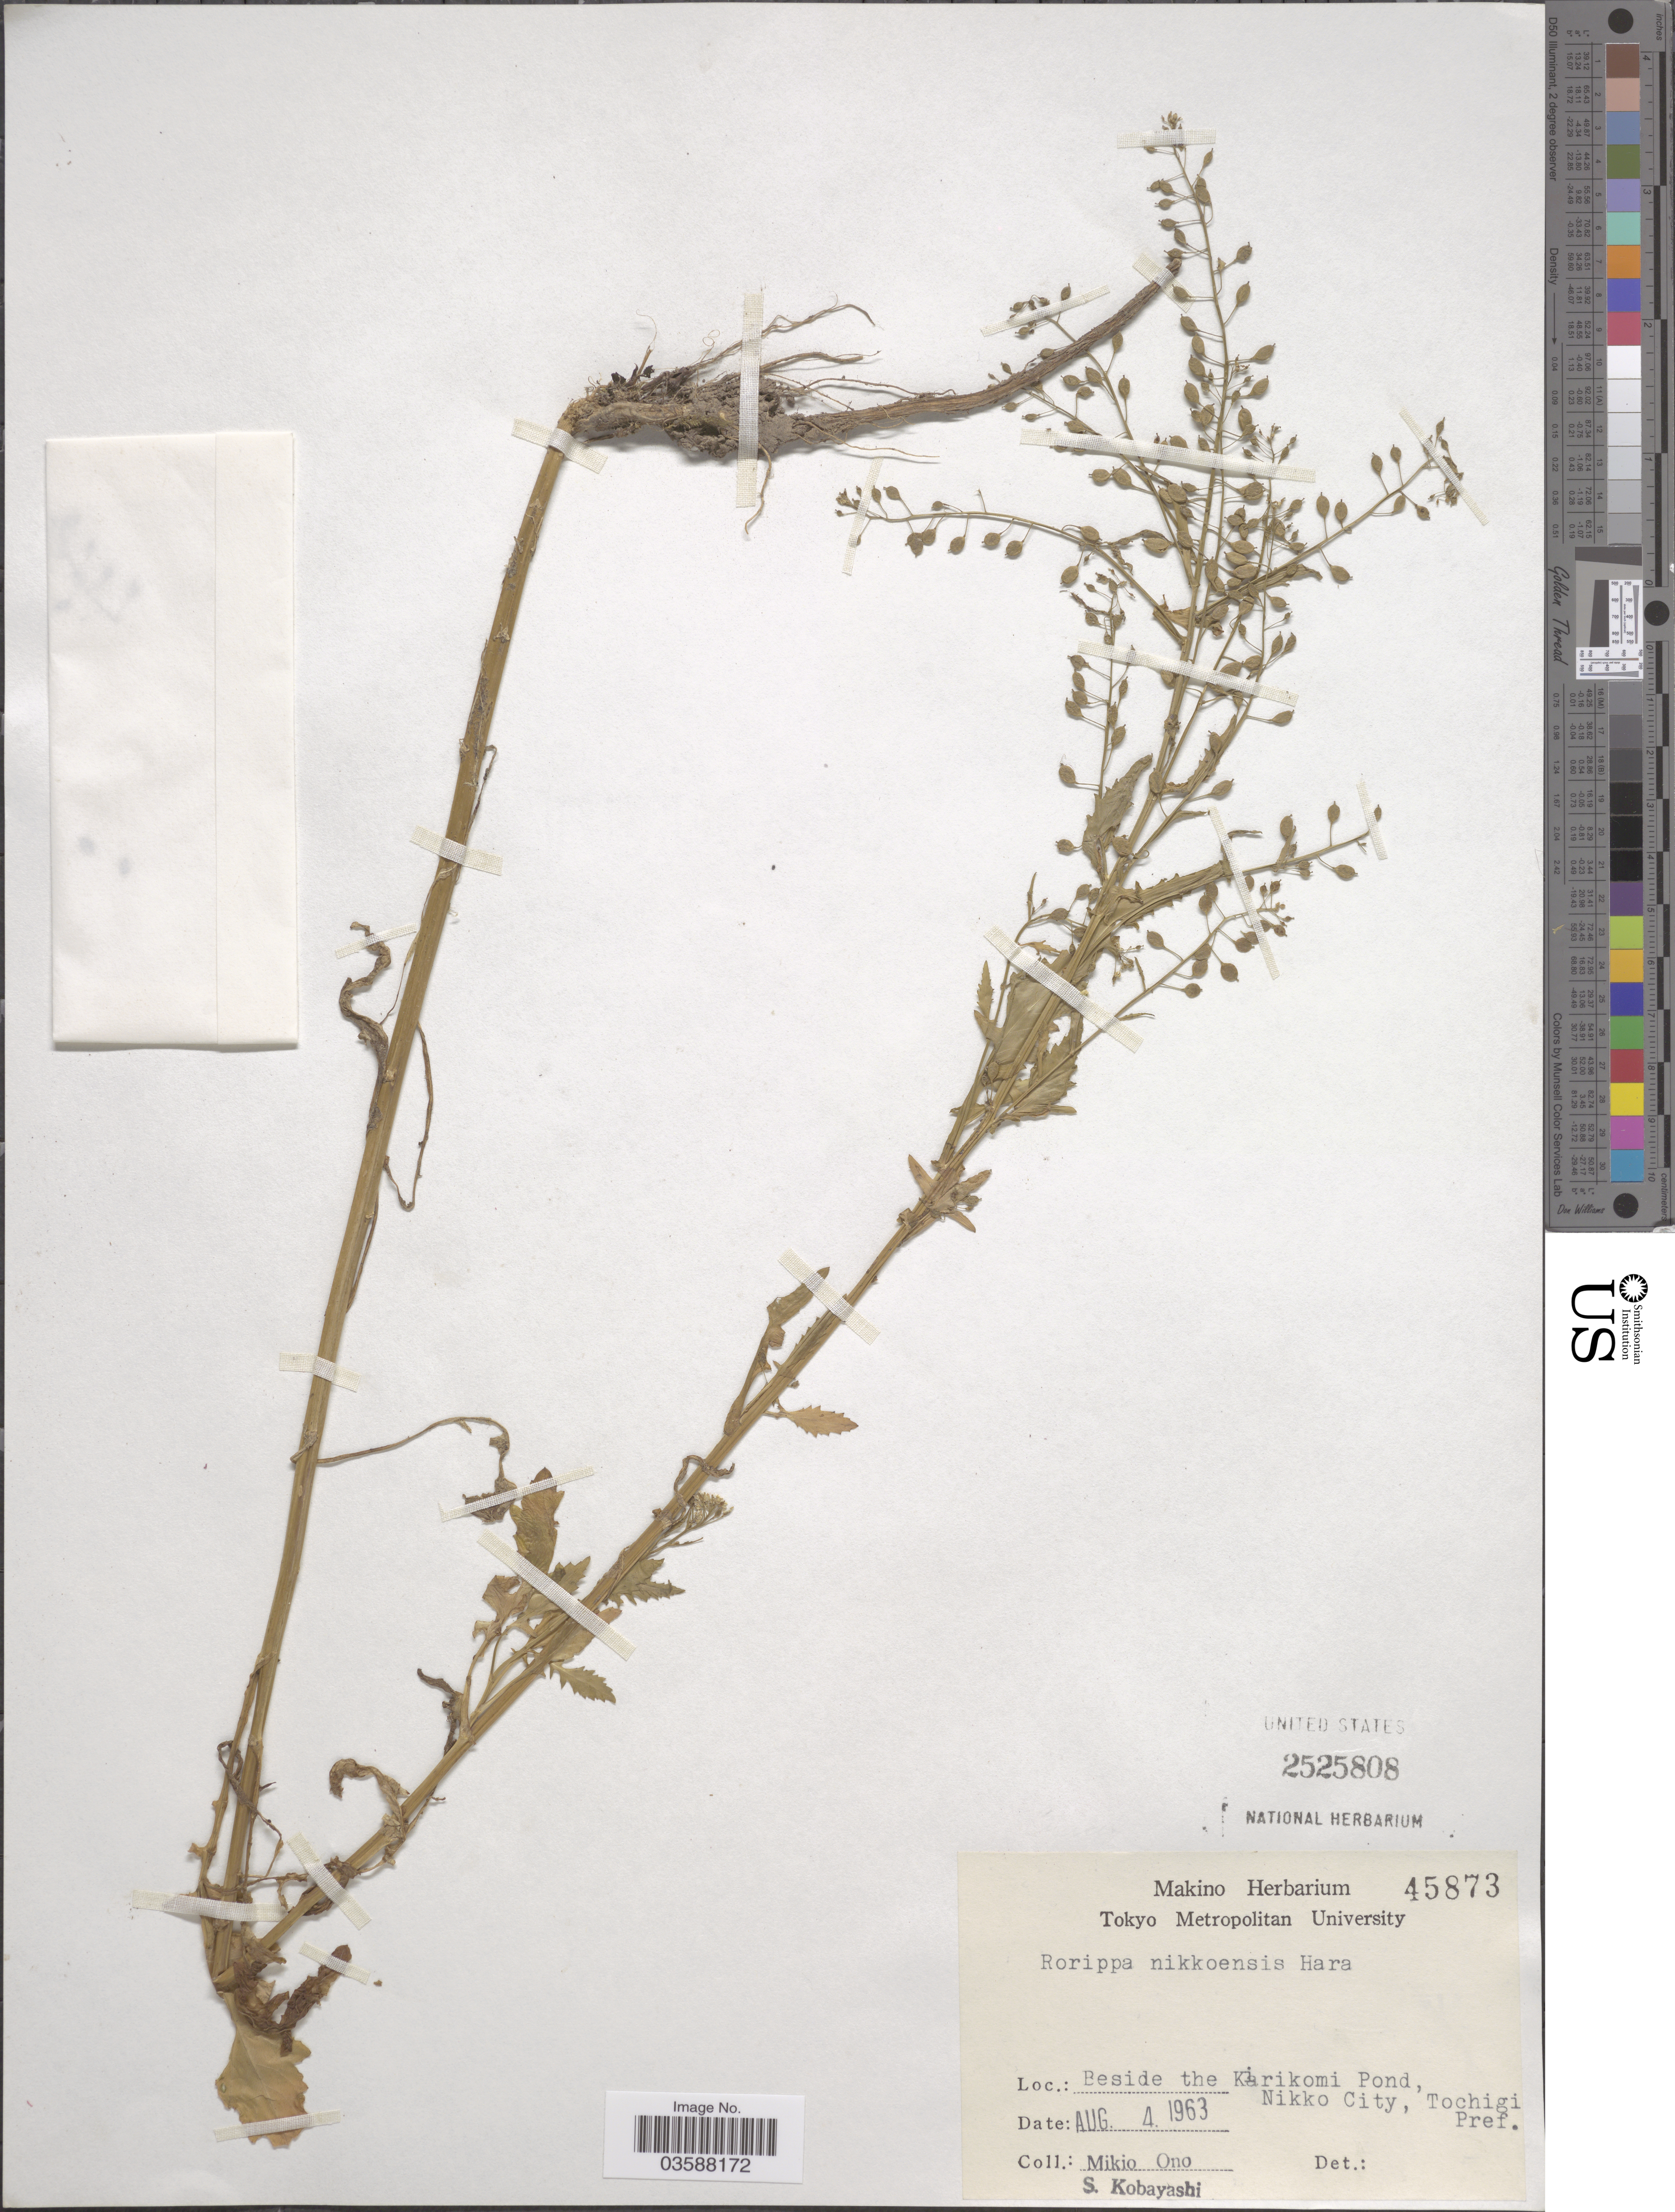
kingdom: Plantae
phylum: Tracheophyta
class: Magnoliopsida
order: Brassicales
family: Brassicaceae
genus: Rorippa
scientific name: Rorippa globosa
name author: (Turcz. ex Fisch. & C.A. Mey.) Mayek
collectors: M. Ono & S. Kobayashi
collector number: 45873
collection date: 1963-08-04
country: Japan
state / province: Totigi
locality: Beside the Karikomi Pond, Nikko City, Tochigi Pref.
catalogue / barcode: US 2525808